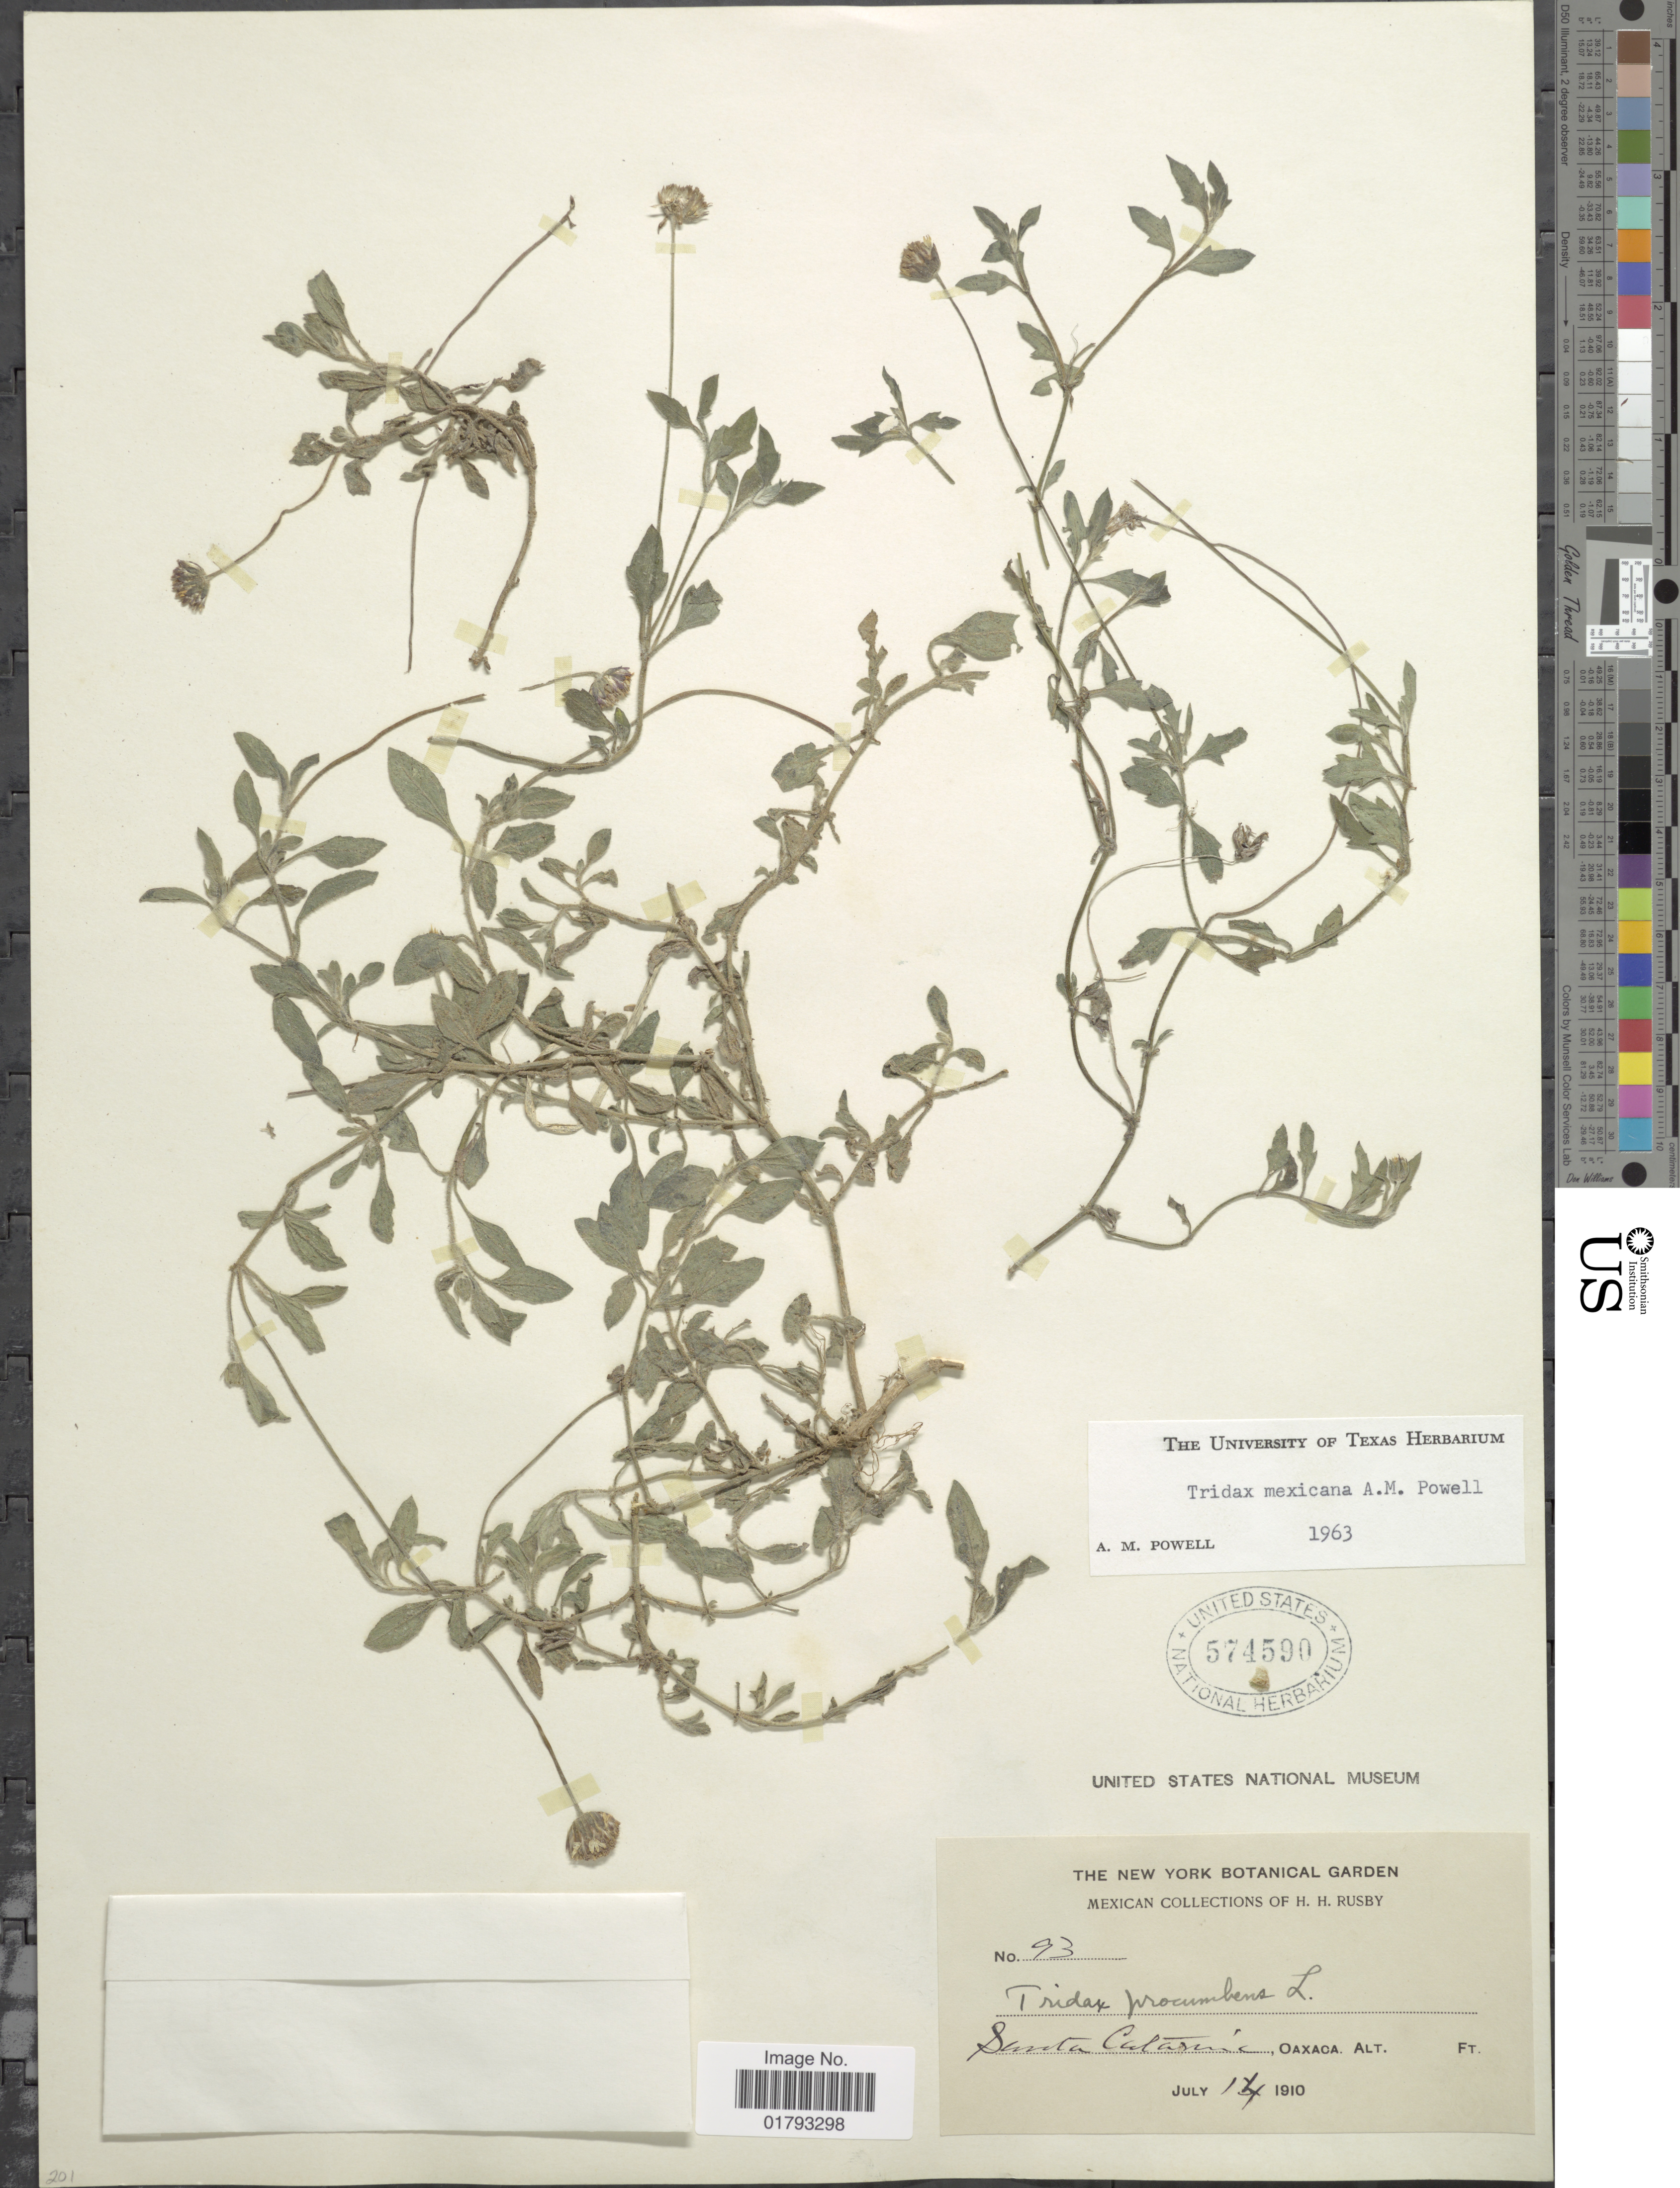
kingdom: Plantae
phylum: Tracheophyta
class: Magnoliopsida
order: Asterales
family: Asteraceae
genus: Tridax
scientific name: Tridax mexicana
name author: A.M. Powell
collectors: H. H. Rusby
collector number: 93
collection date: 1910-07-14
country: Mexico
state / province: Oaxaca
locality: Santa Catarina, Oaxaca.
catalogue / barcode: US 574590